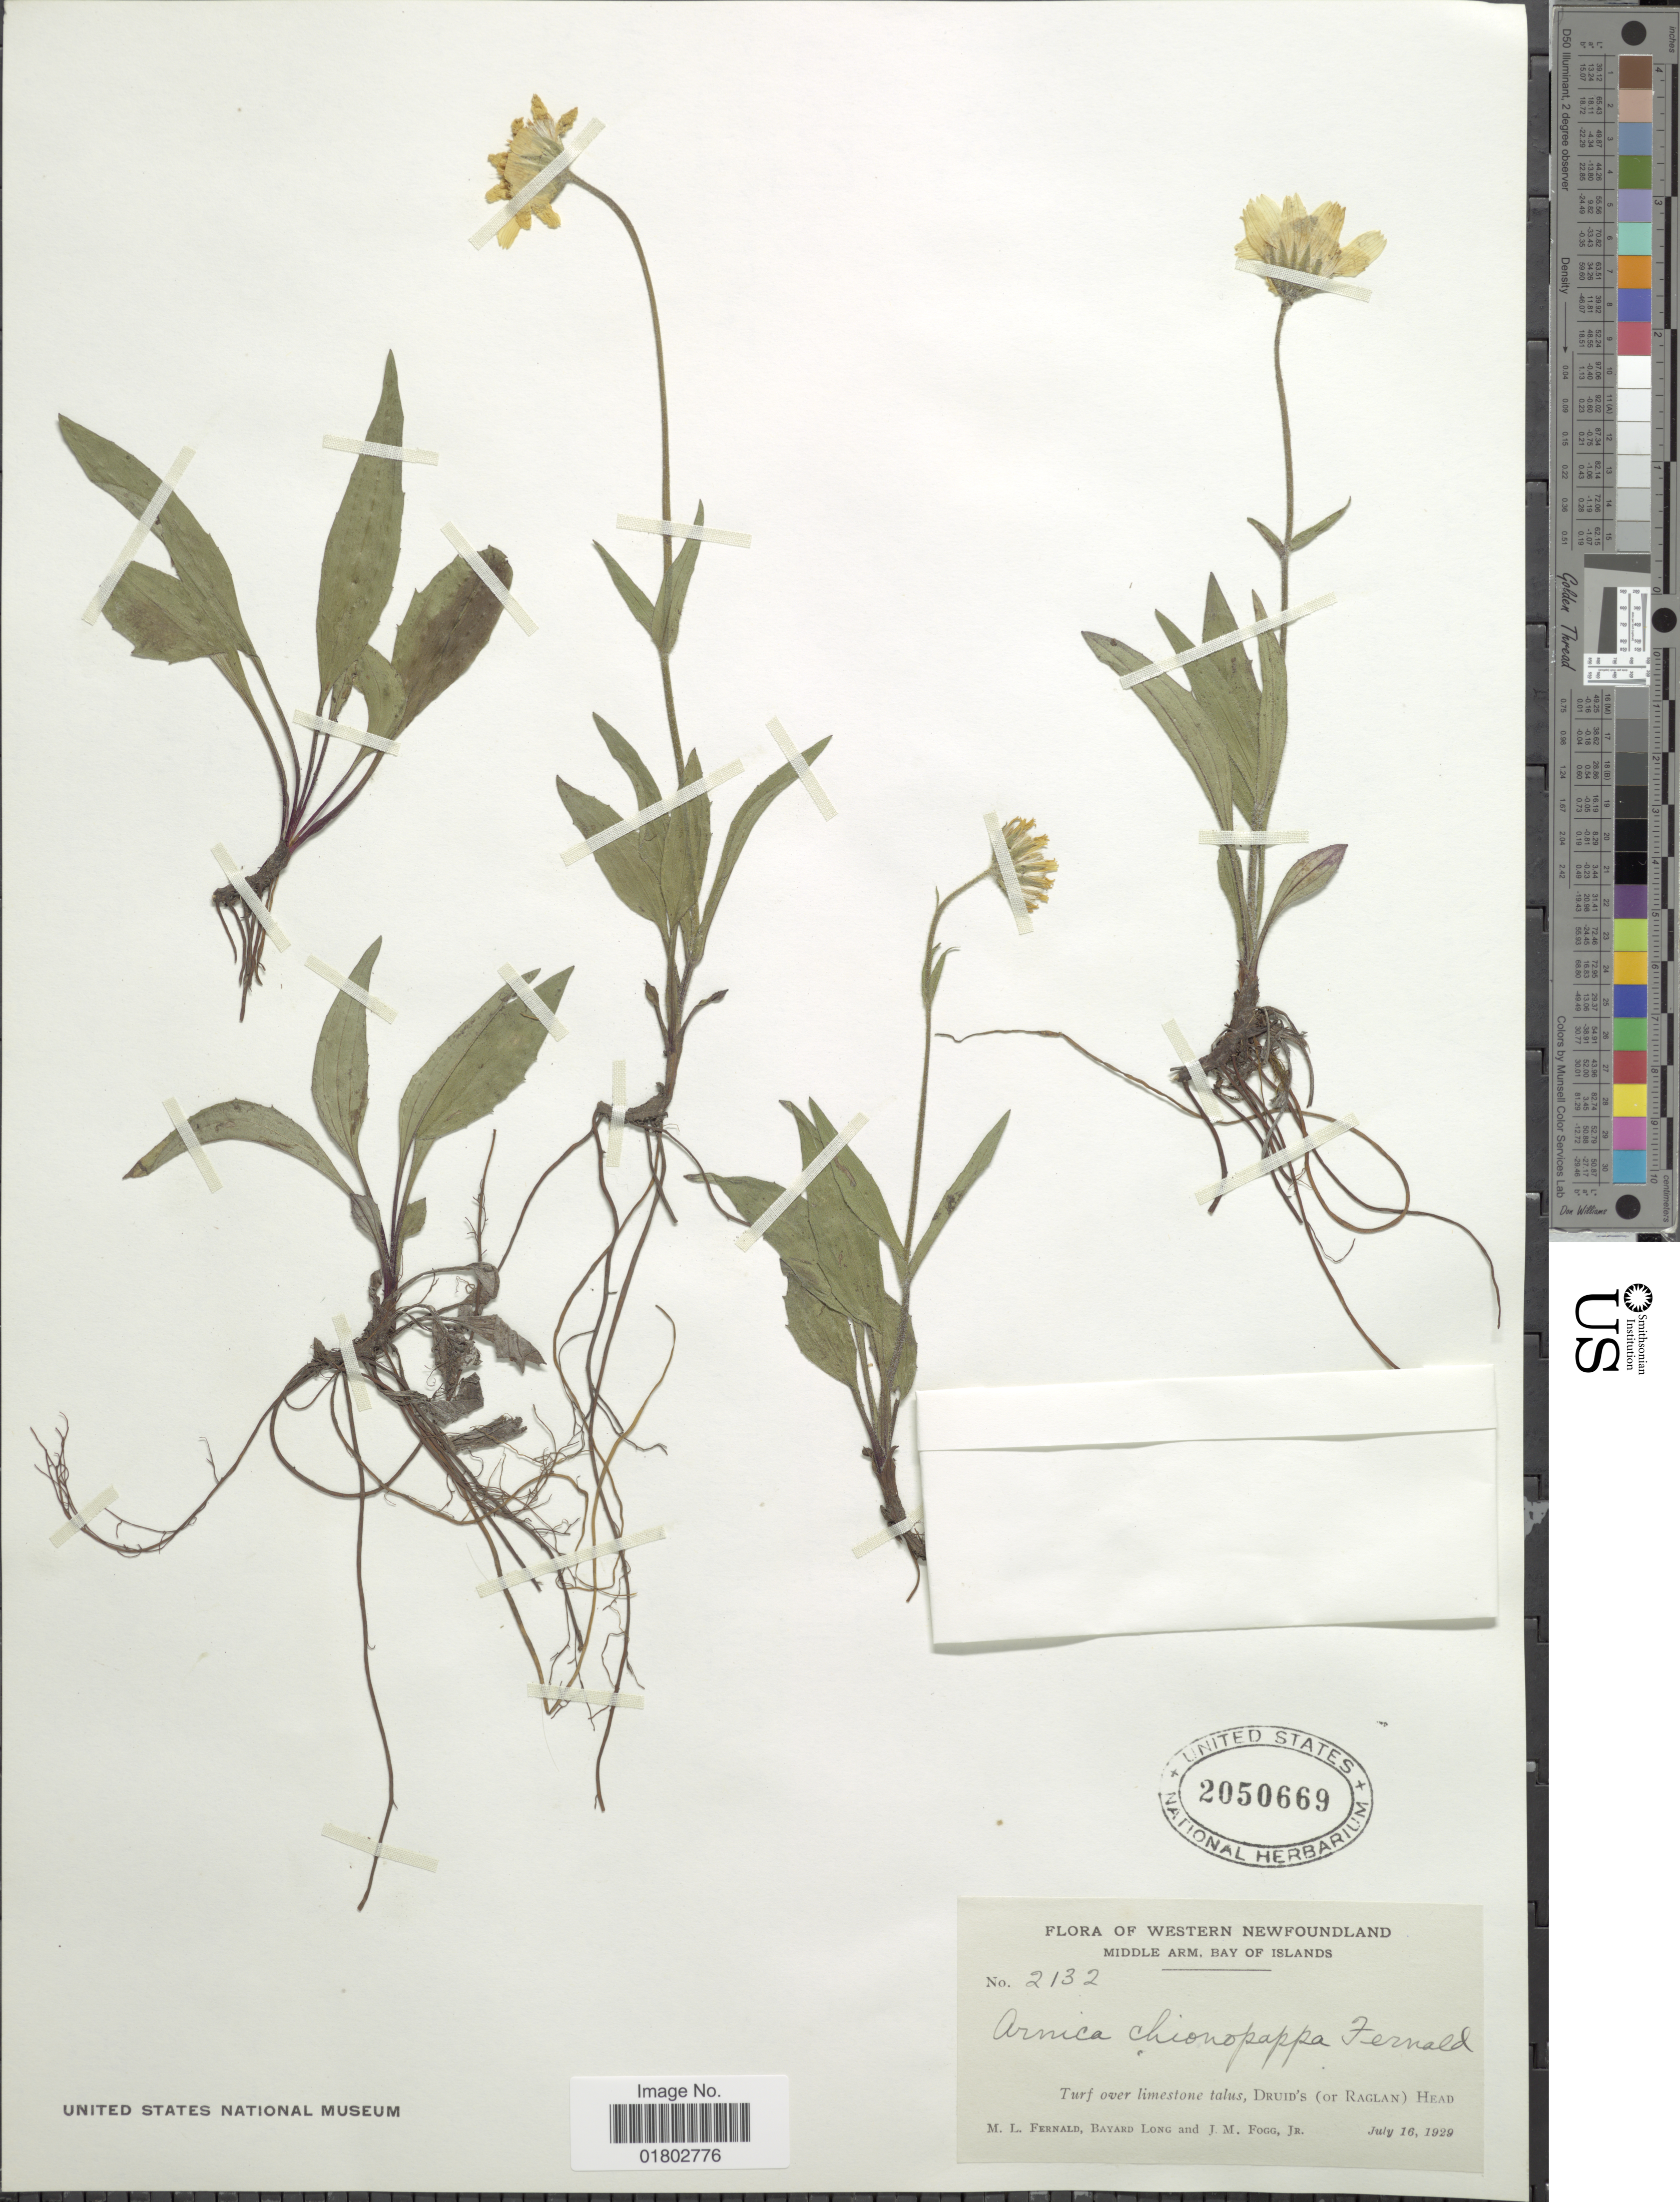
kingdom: Plantae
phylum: Tracheophyta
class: Magnoliopsida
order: Asterales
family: Asteraceae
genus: Arnica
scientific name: Arnica chionopappa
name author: Fernald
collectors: M. L. Fernald, B. Long & J. Fogg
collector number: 2132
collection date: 1929-07-16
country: Canada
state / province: Newfoundland and Labrador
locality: Western Newfoundland, Middle Arm, Bay of Islands, Turf over limestone talus, Druid's (or Raglan) Head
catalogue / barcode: US 2050669